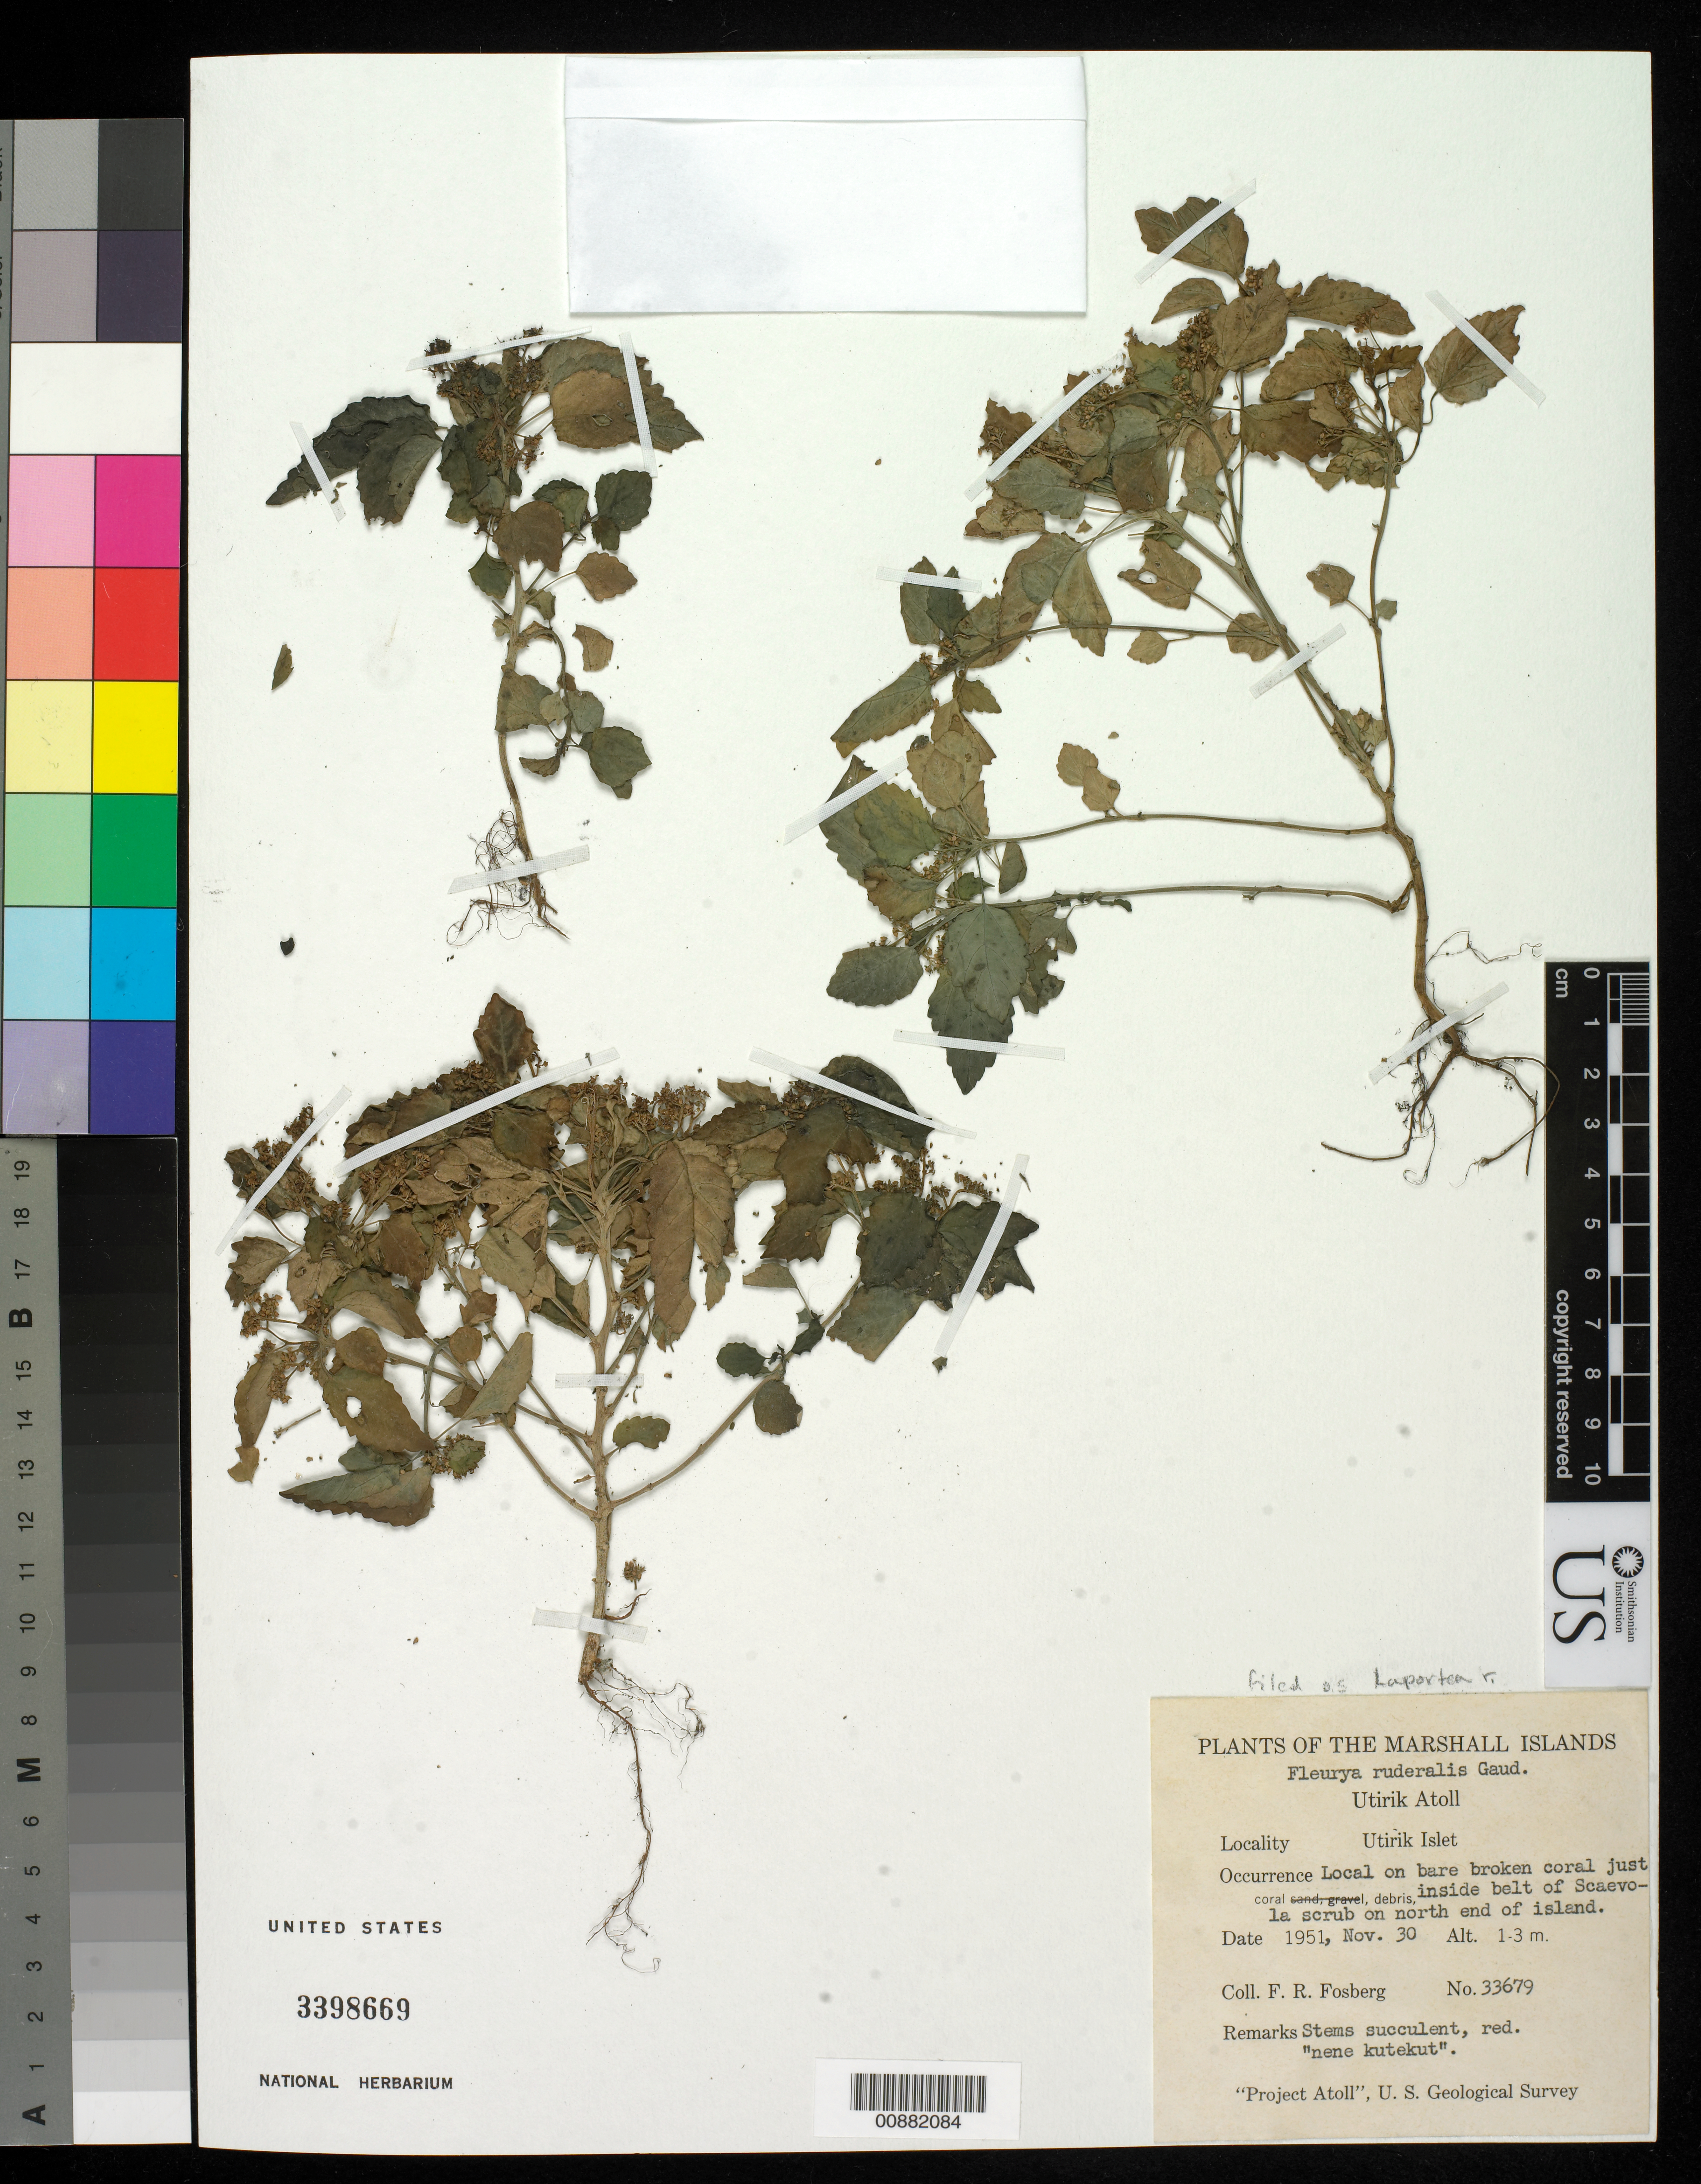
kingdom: Plantae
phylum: Tracheophyta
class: Magnoliopsida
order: Rosales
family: Urticaceae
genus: Laportea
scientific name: Laportea ruderalis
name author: (G. Forst.) Chew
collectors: F. R. Fosberg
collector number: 33679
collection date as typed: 30 Nov 1951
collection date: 1951-11-30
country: Marshall Islands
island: Utrik [Utirik] Atoll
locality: Utirik Islet, north end of island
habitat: Local on bare broken coral just inside belt of Scaevola scrub.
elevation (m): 1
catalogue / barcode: US 3398669